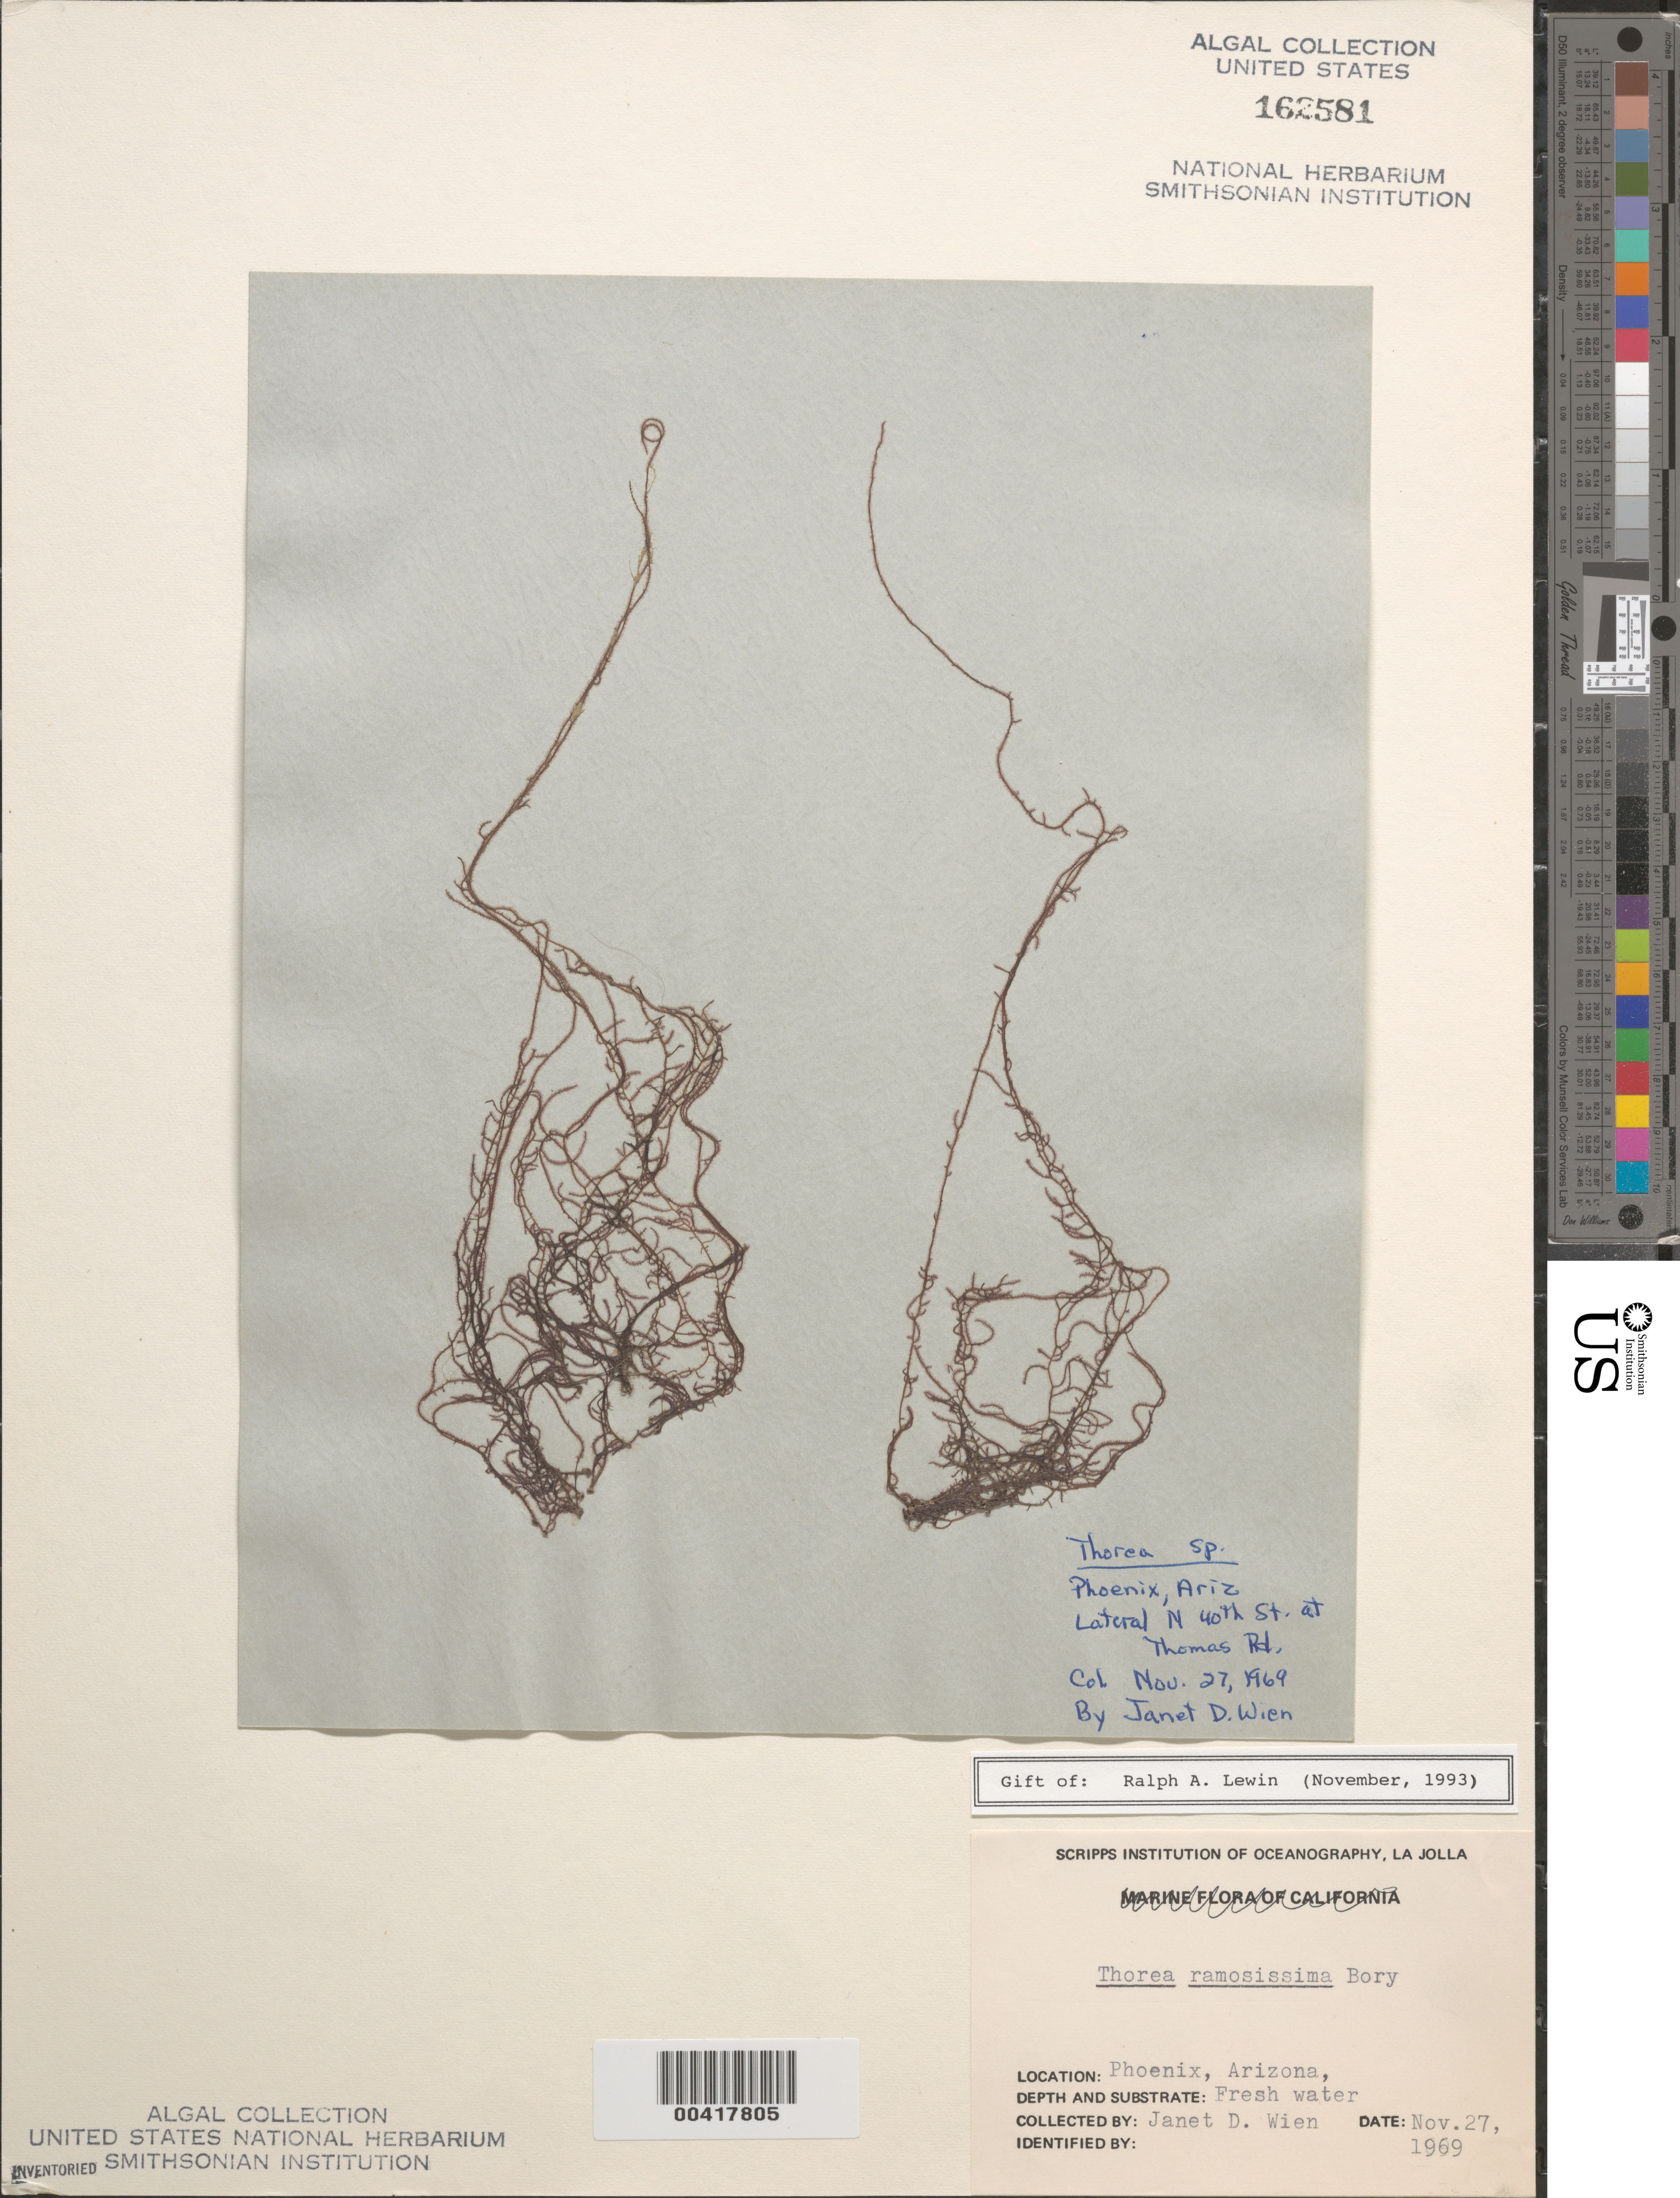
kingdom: Plantae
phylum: Rhodophyta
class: Florideophyceae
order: Thoreales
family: Thoreaceae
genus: Thorea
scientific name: Thorea hispida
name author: (Thore) N.A. Desvaux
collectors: J. Wien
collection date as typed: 27 Nov 1969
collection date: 1969-11-27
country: United States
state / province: Arizona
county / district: Maricopa County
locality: Phoenix, North 40th Street and Thomas Road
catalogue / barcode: US 162581